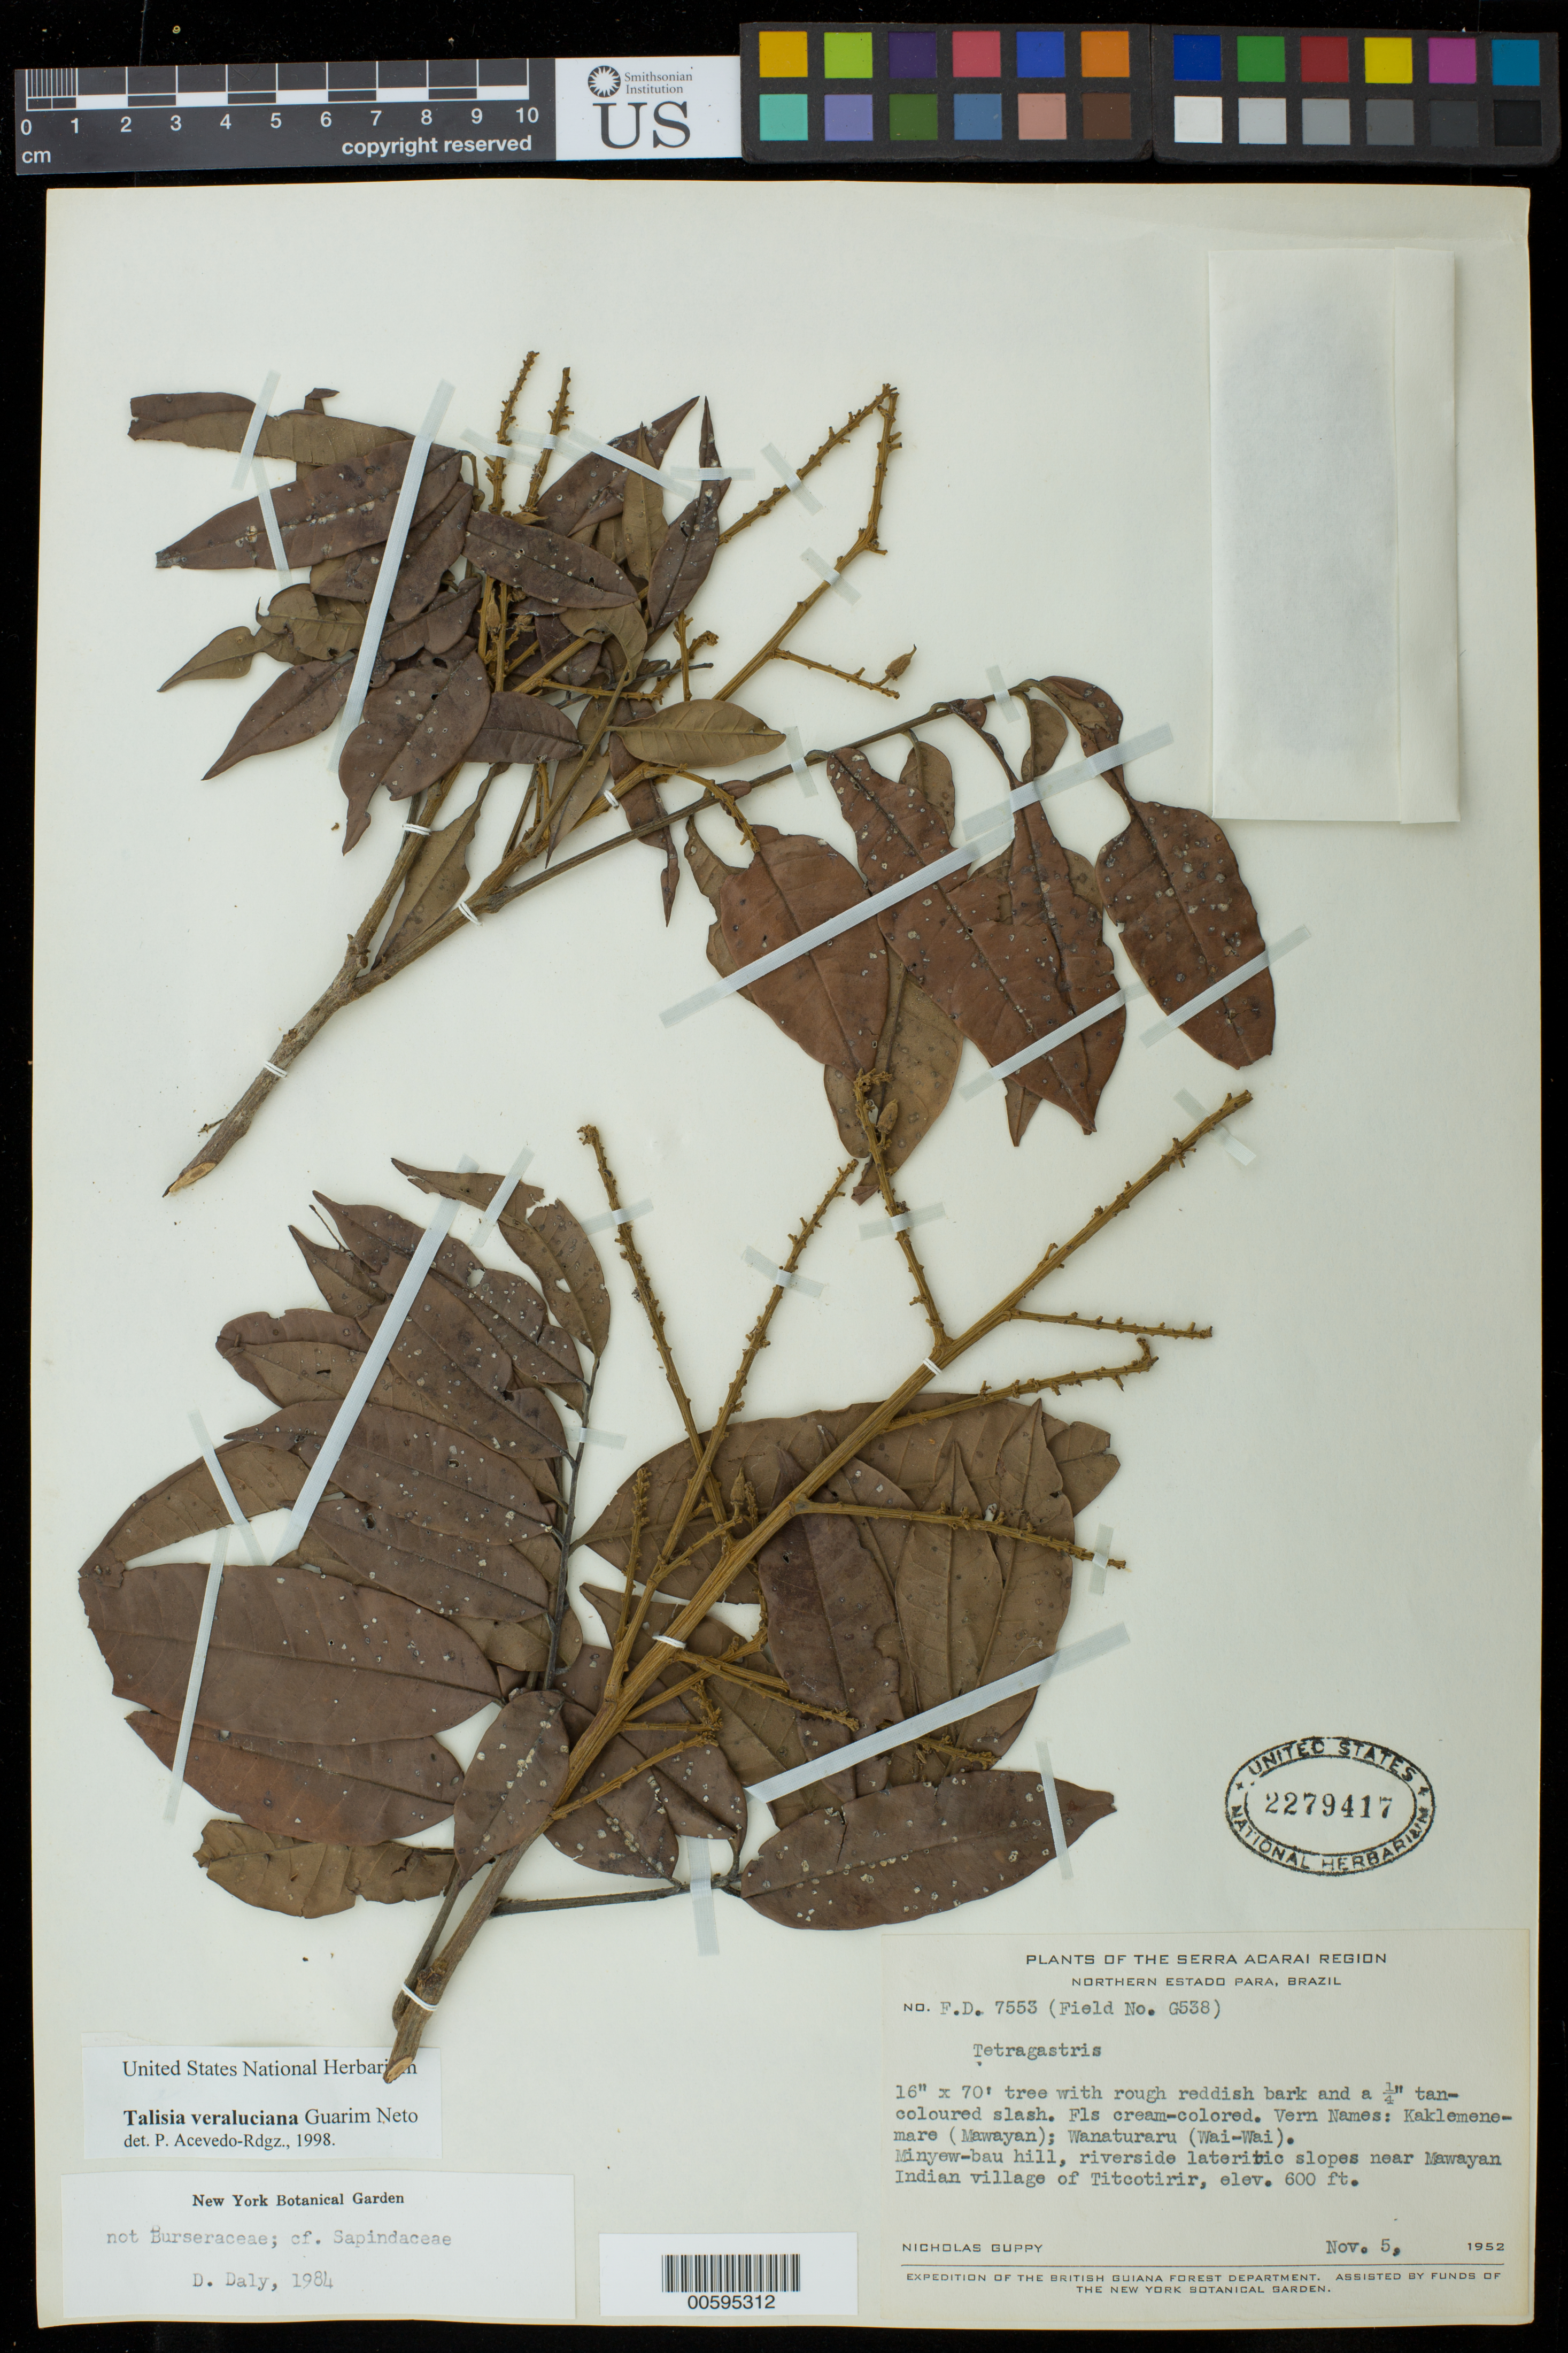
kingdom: Plantae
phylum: Tracheophyta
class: Magnoliopsida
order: Sapindales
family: Sapindaceae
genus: Talisia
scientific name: Talisia veraluciana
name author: Guarim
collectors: N. Guppy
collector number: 538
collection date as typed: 05 Nov 1952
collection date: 1952-11-05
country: Guyana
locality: By village of Minyewbau.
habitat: Hill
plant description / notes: NY-2, US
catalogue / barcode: US 2279417